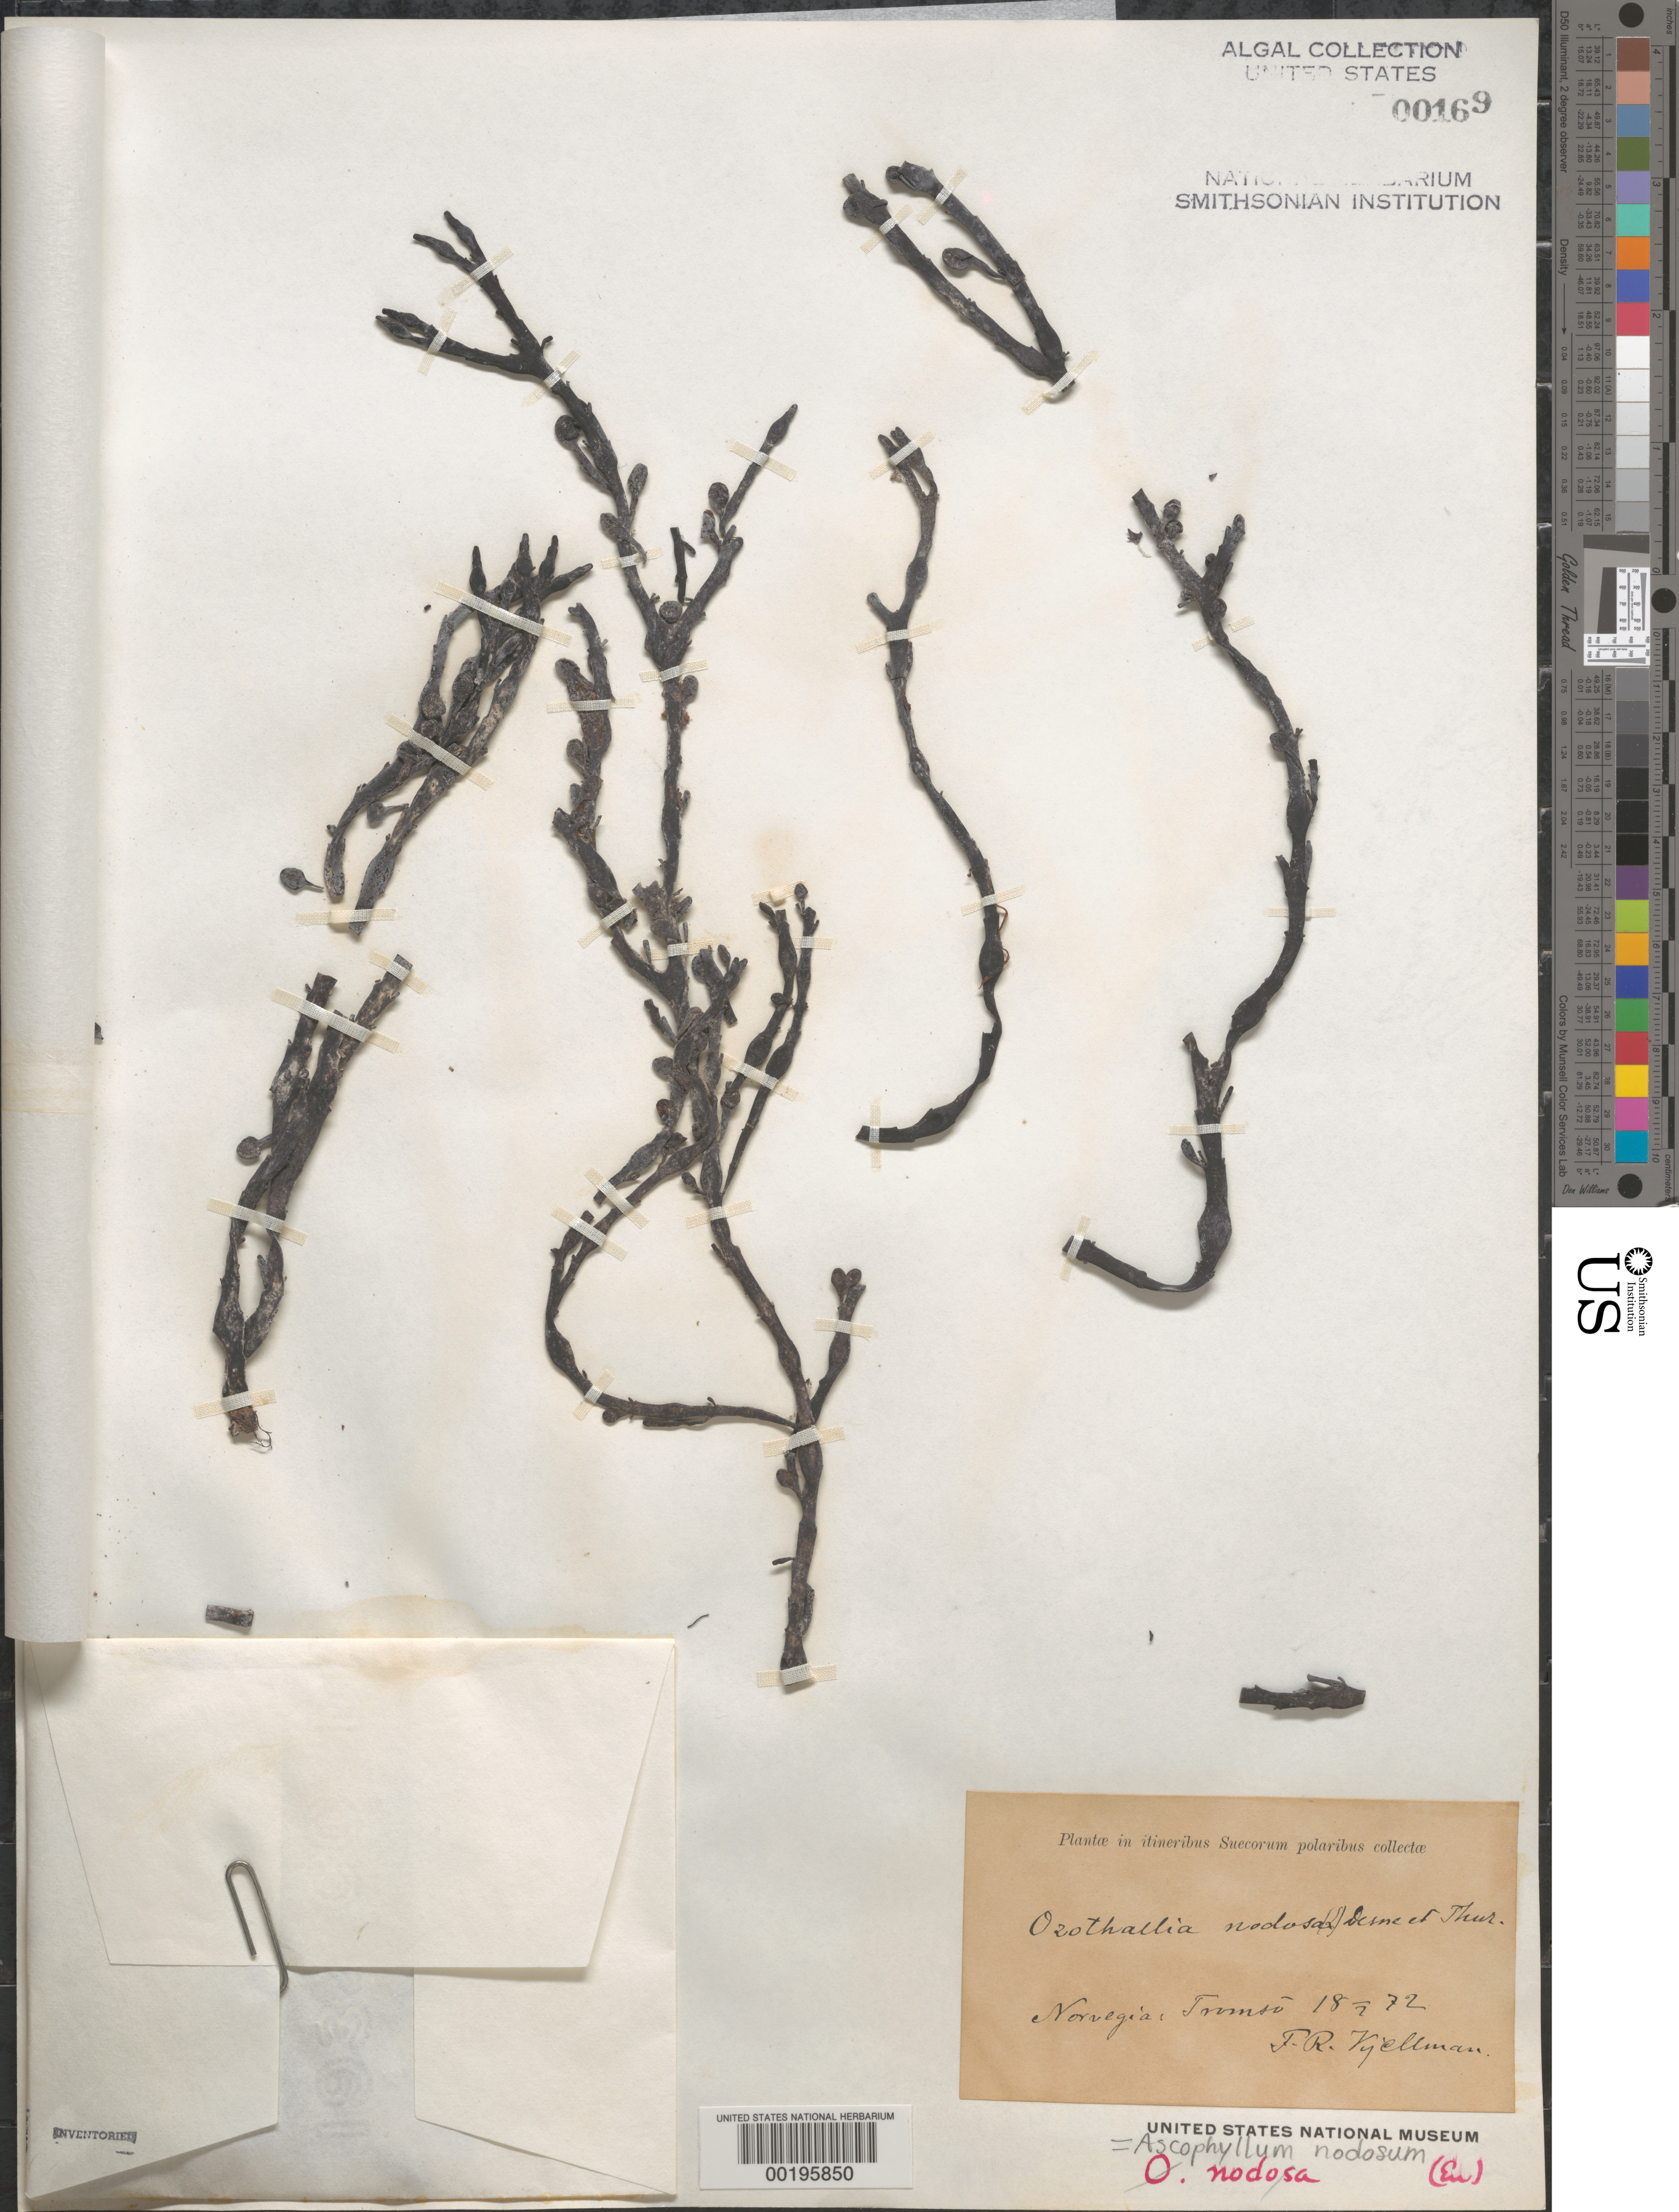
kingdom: Chromista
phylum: Ochrophyta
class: Phaeophyceae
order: Fucales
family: Fucaceae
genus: Ascophyllum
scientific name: Ascophyllum nodosum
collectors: F. R. Kjellman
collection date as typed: Jul 1872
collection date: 1872-07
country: Norway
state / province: Troms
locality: Tromso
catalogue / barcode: US 169